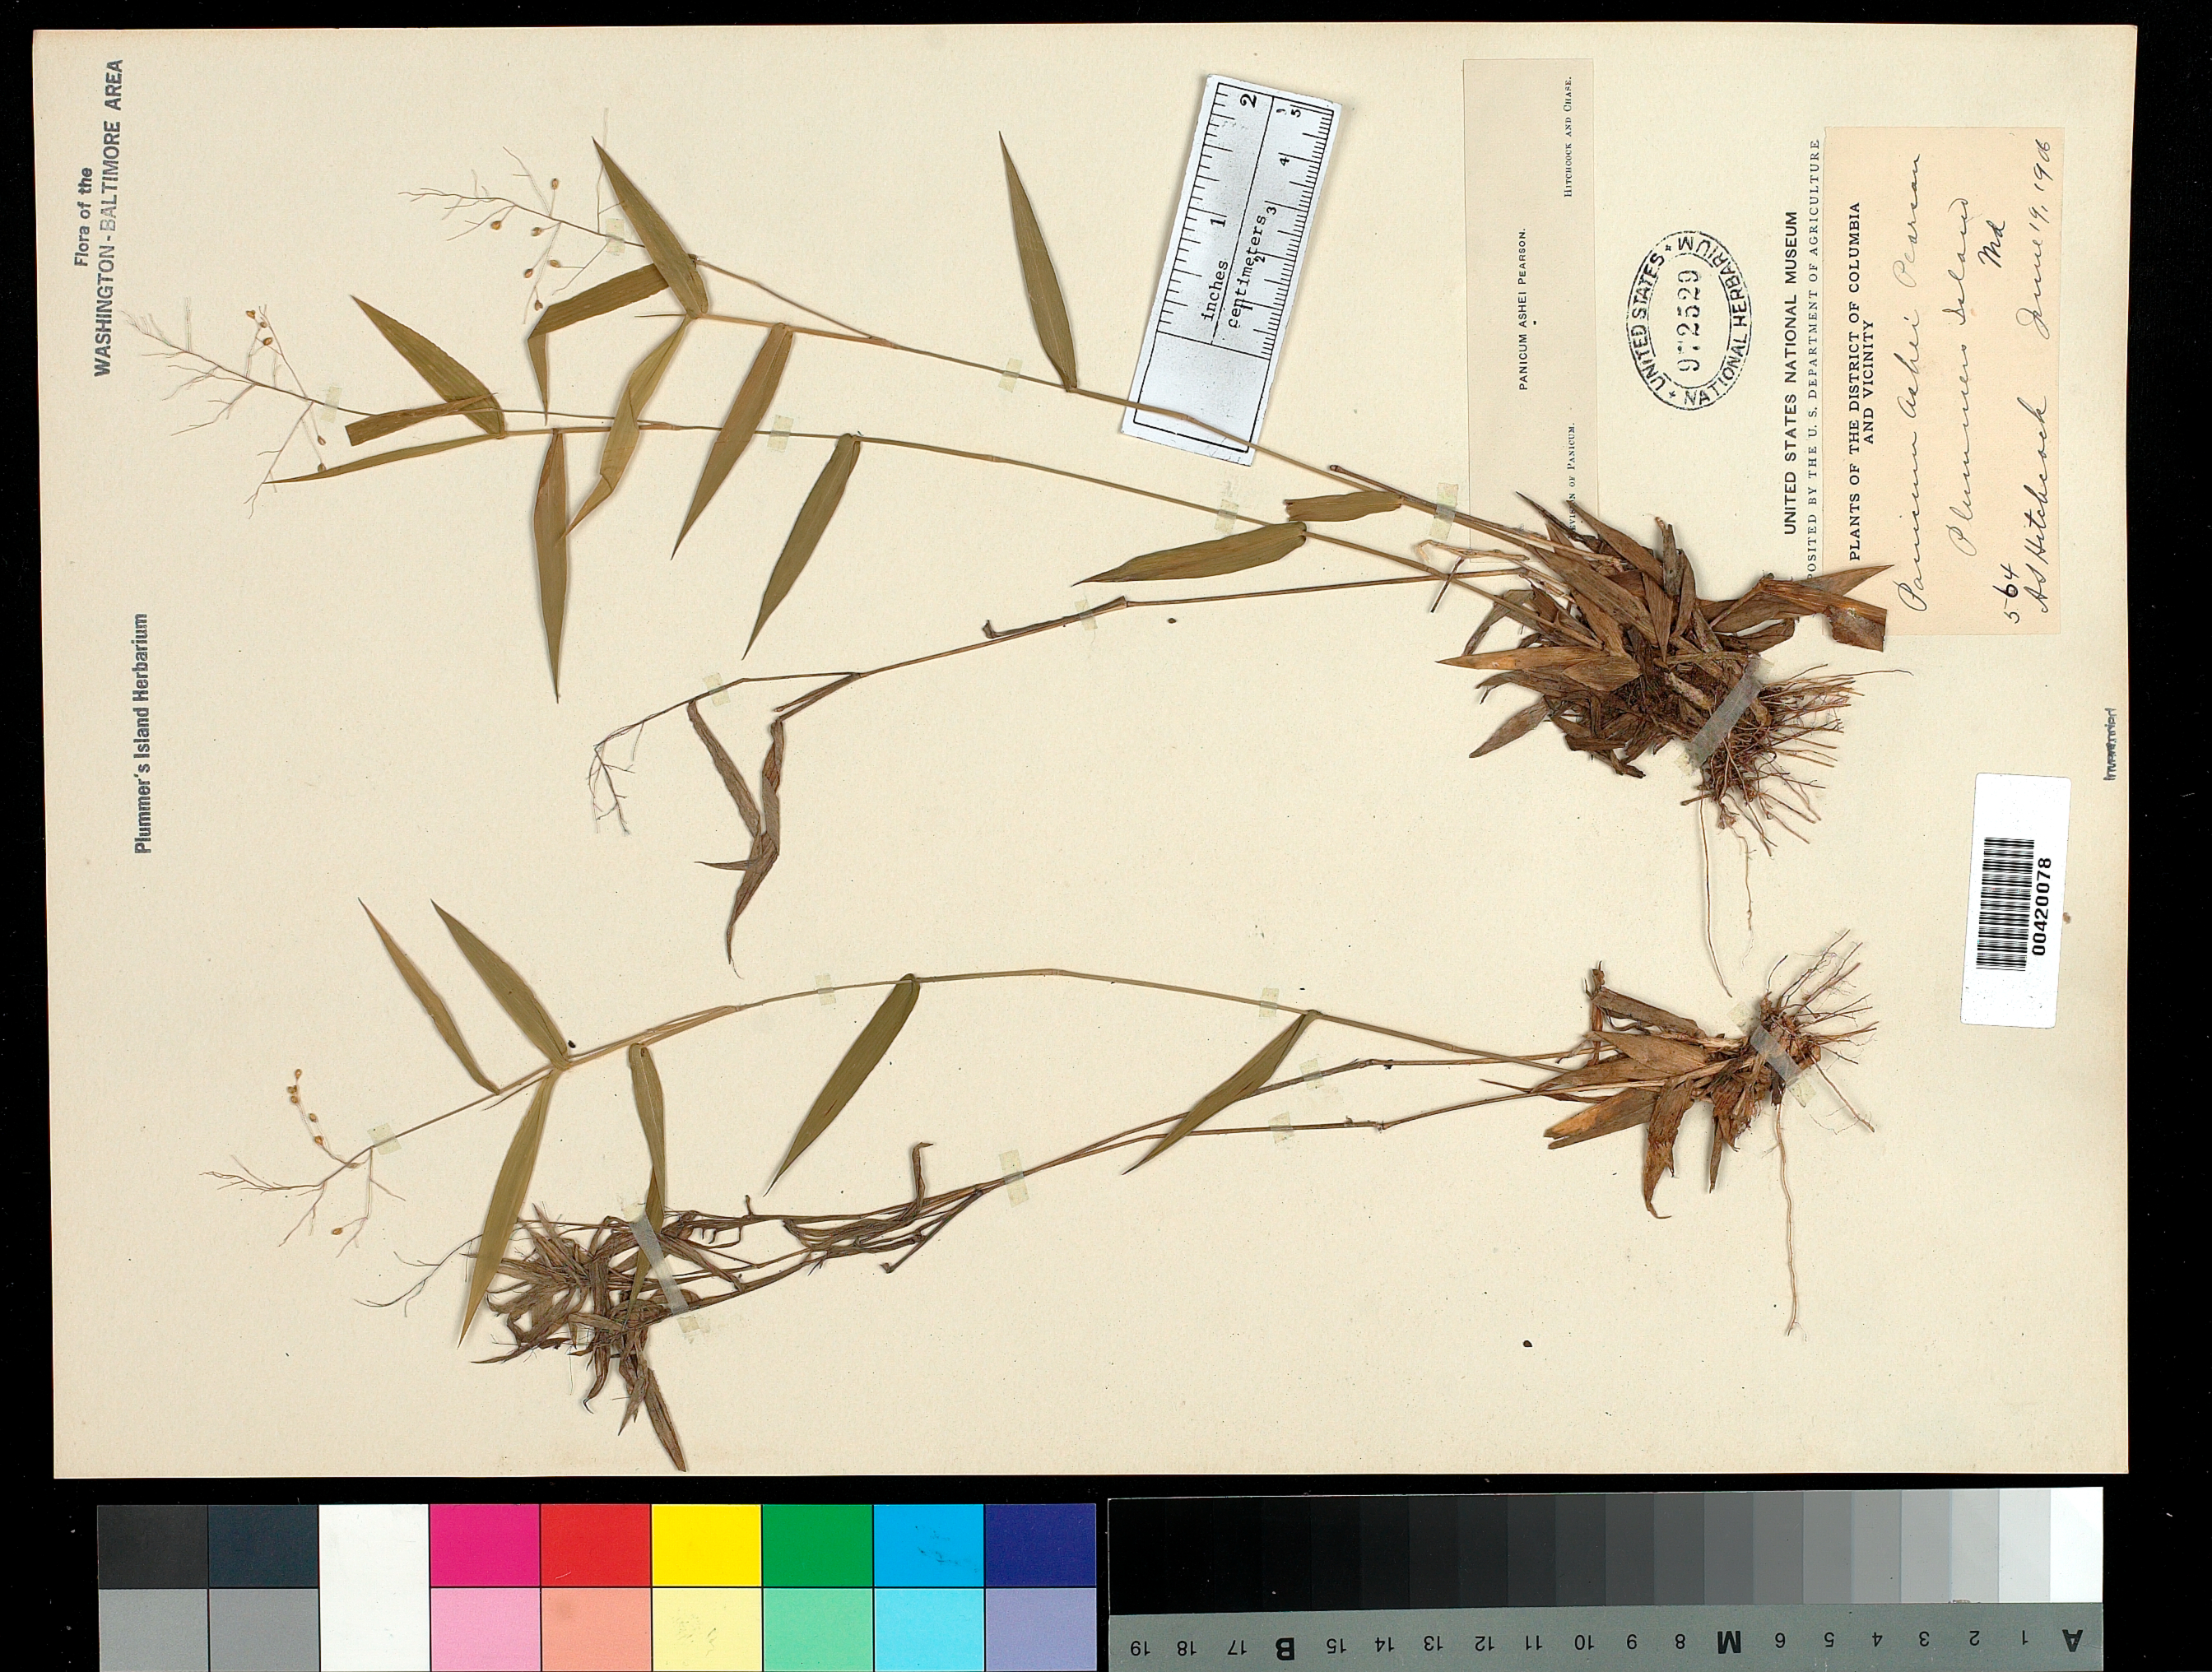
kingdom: Plantae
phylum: Tracheophyta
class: Liliopsida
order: Poales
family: Poaceae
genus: Dichanthelium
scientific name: Dichanthelium commutatum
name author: (Schult.) Gould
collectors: A. S. Hitchcock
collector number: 564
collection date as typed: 19 Jun 1906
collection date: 1906-06-19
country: United States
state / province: Maryland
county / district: Montgomery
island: Plummers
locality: Plummer's Island C. & O. Canal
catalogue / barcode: US 972529